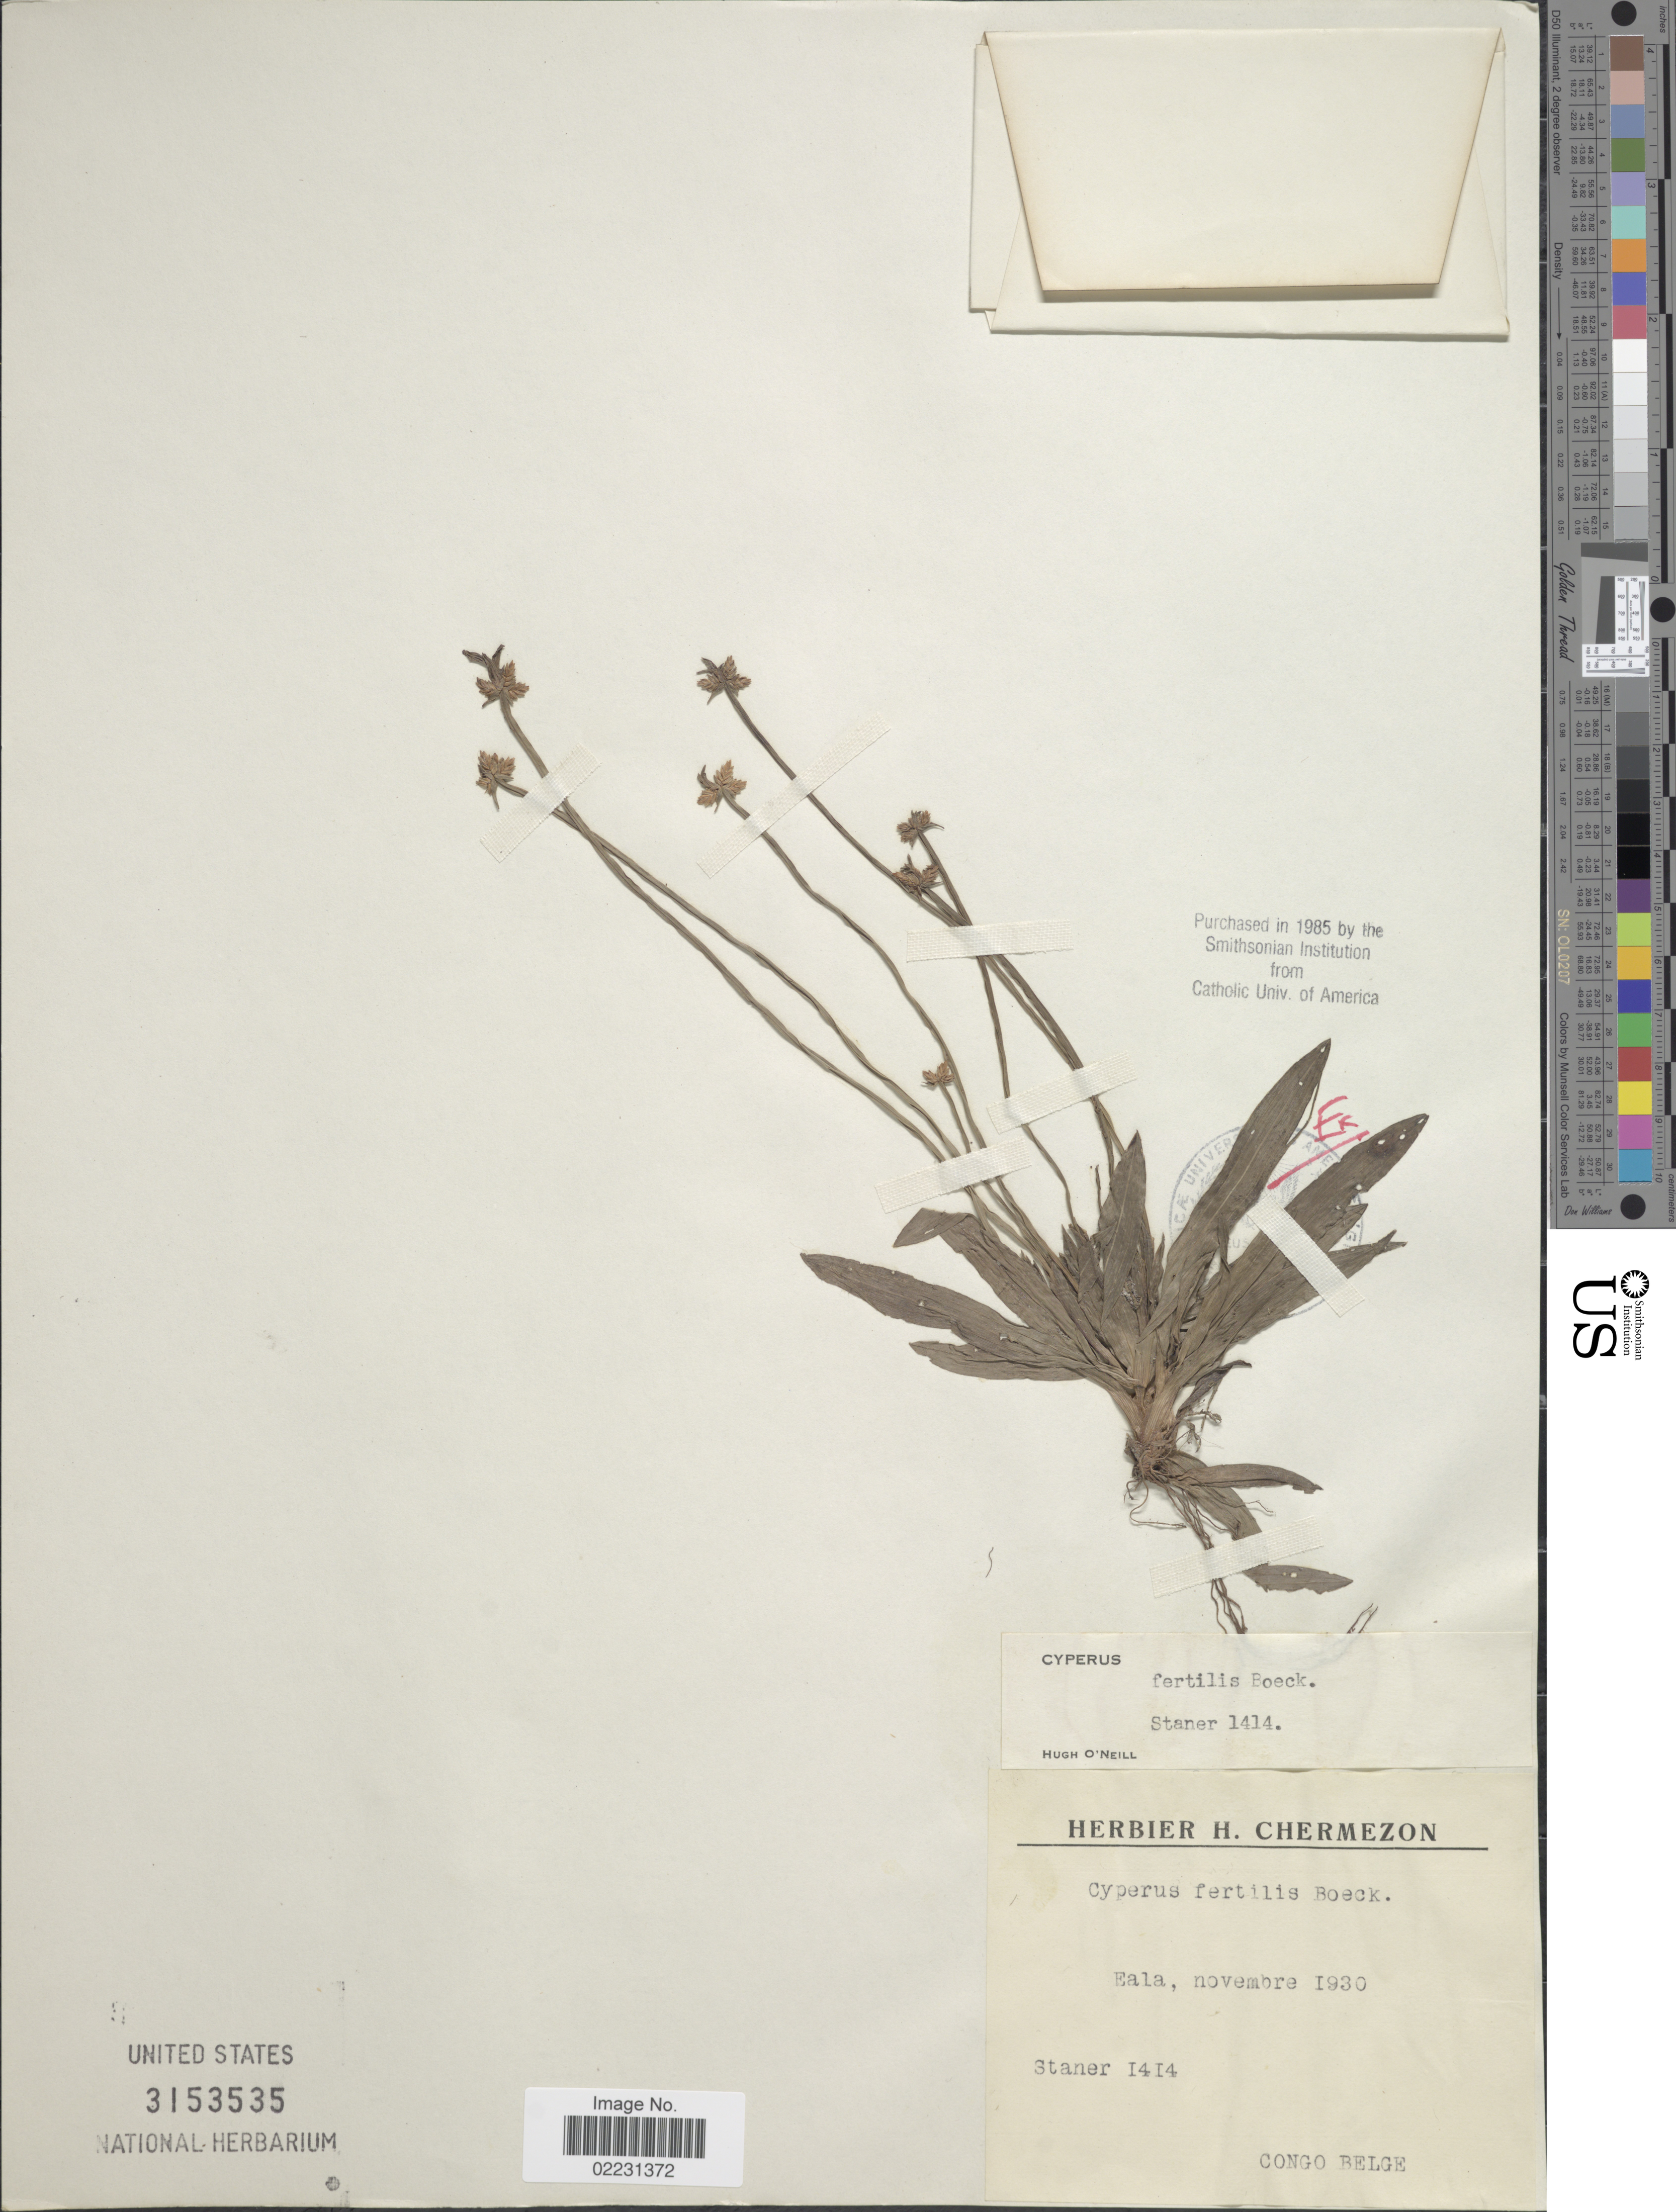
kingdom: Plantae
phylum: Tracheophyta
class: Liliopsida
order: Poales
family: Cyperaceae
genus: Cyperus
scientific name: Cyperus fertilis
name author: Boeckeler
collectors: -. Staner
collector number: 1414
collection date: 1930-11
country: Congo, Democratic Republic of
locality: Eala, Congo Belge.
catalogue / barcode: US 3153535